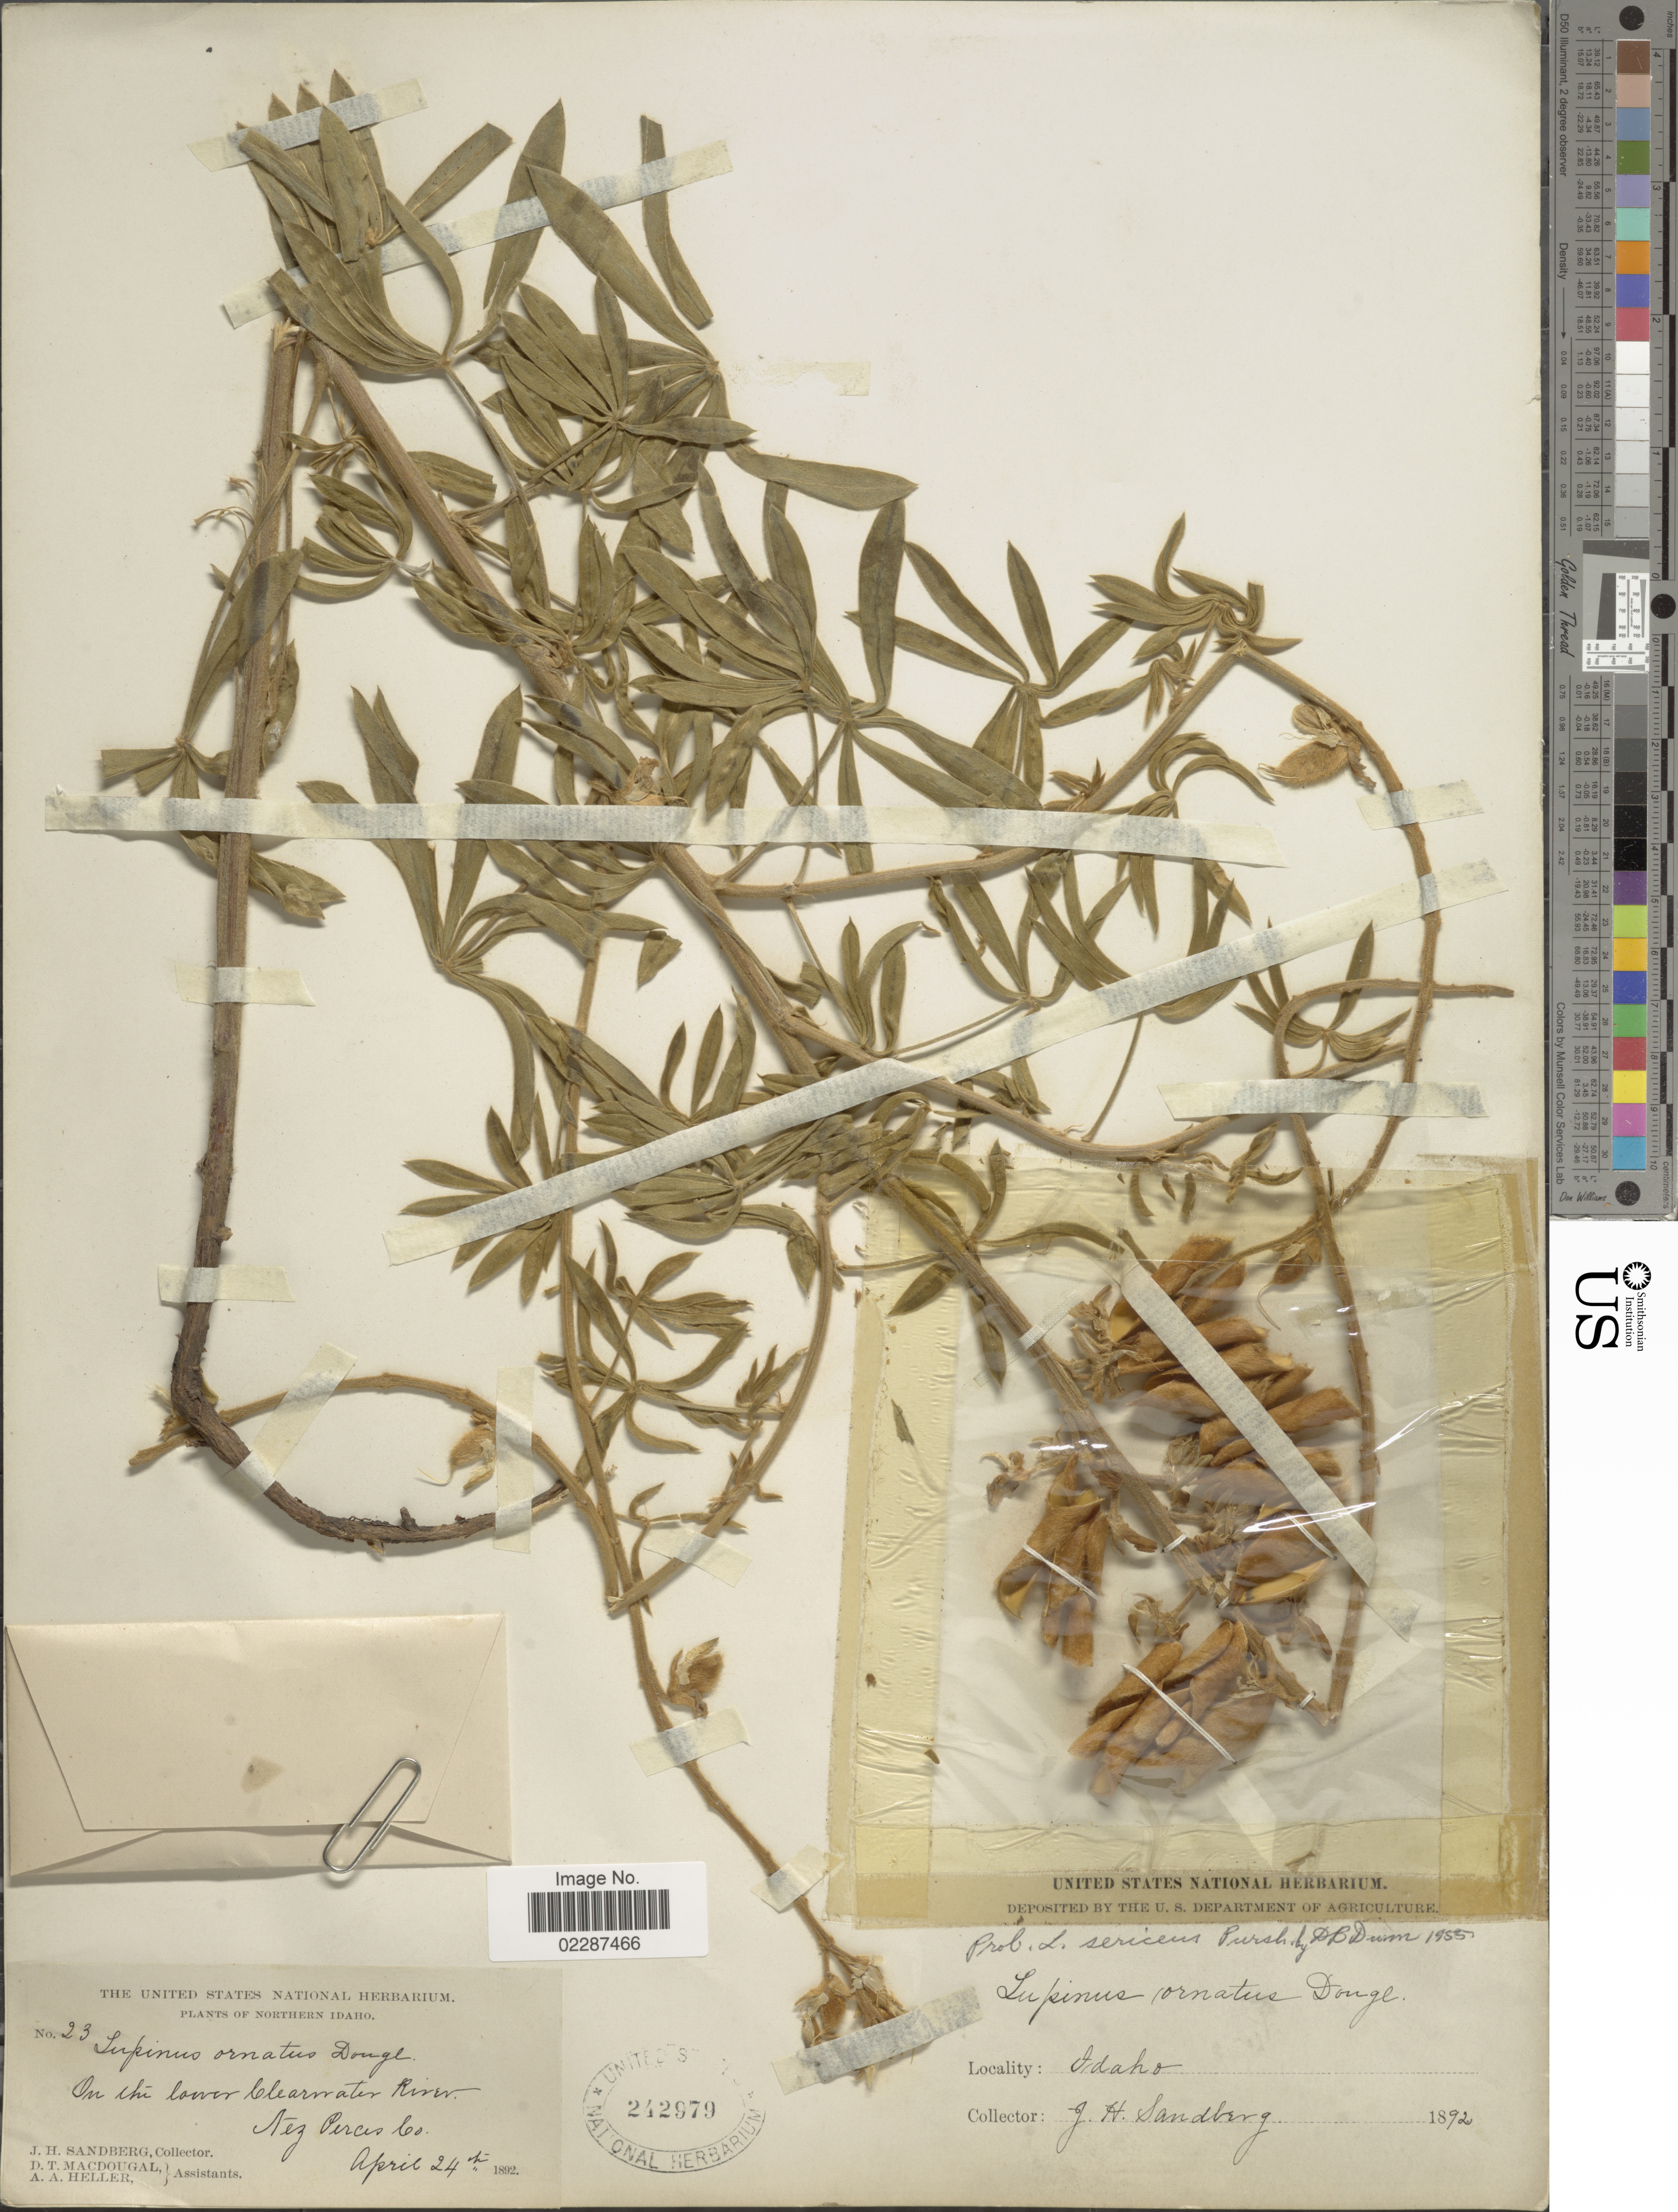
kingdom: Plantae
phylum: Tracheophyta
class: Magnoliopsida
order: Fabales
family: Fabaceae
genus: Lupinus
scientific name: Lupinus sericeus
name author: Pursh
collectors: J. H. Sandberg, D. T. MacDougal & A. A. Heller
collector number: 23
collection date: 1892-04-24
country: United States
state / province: Idaho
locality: Northern Idaho, On the lower Clearwater River, Nez Perces Co.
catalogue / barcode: US 242979